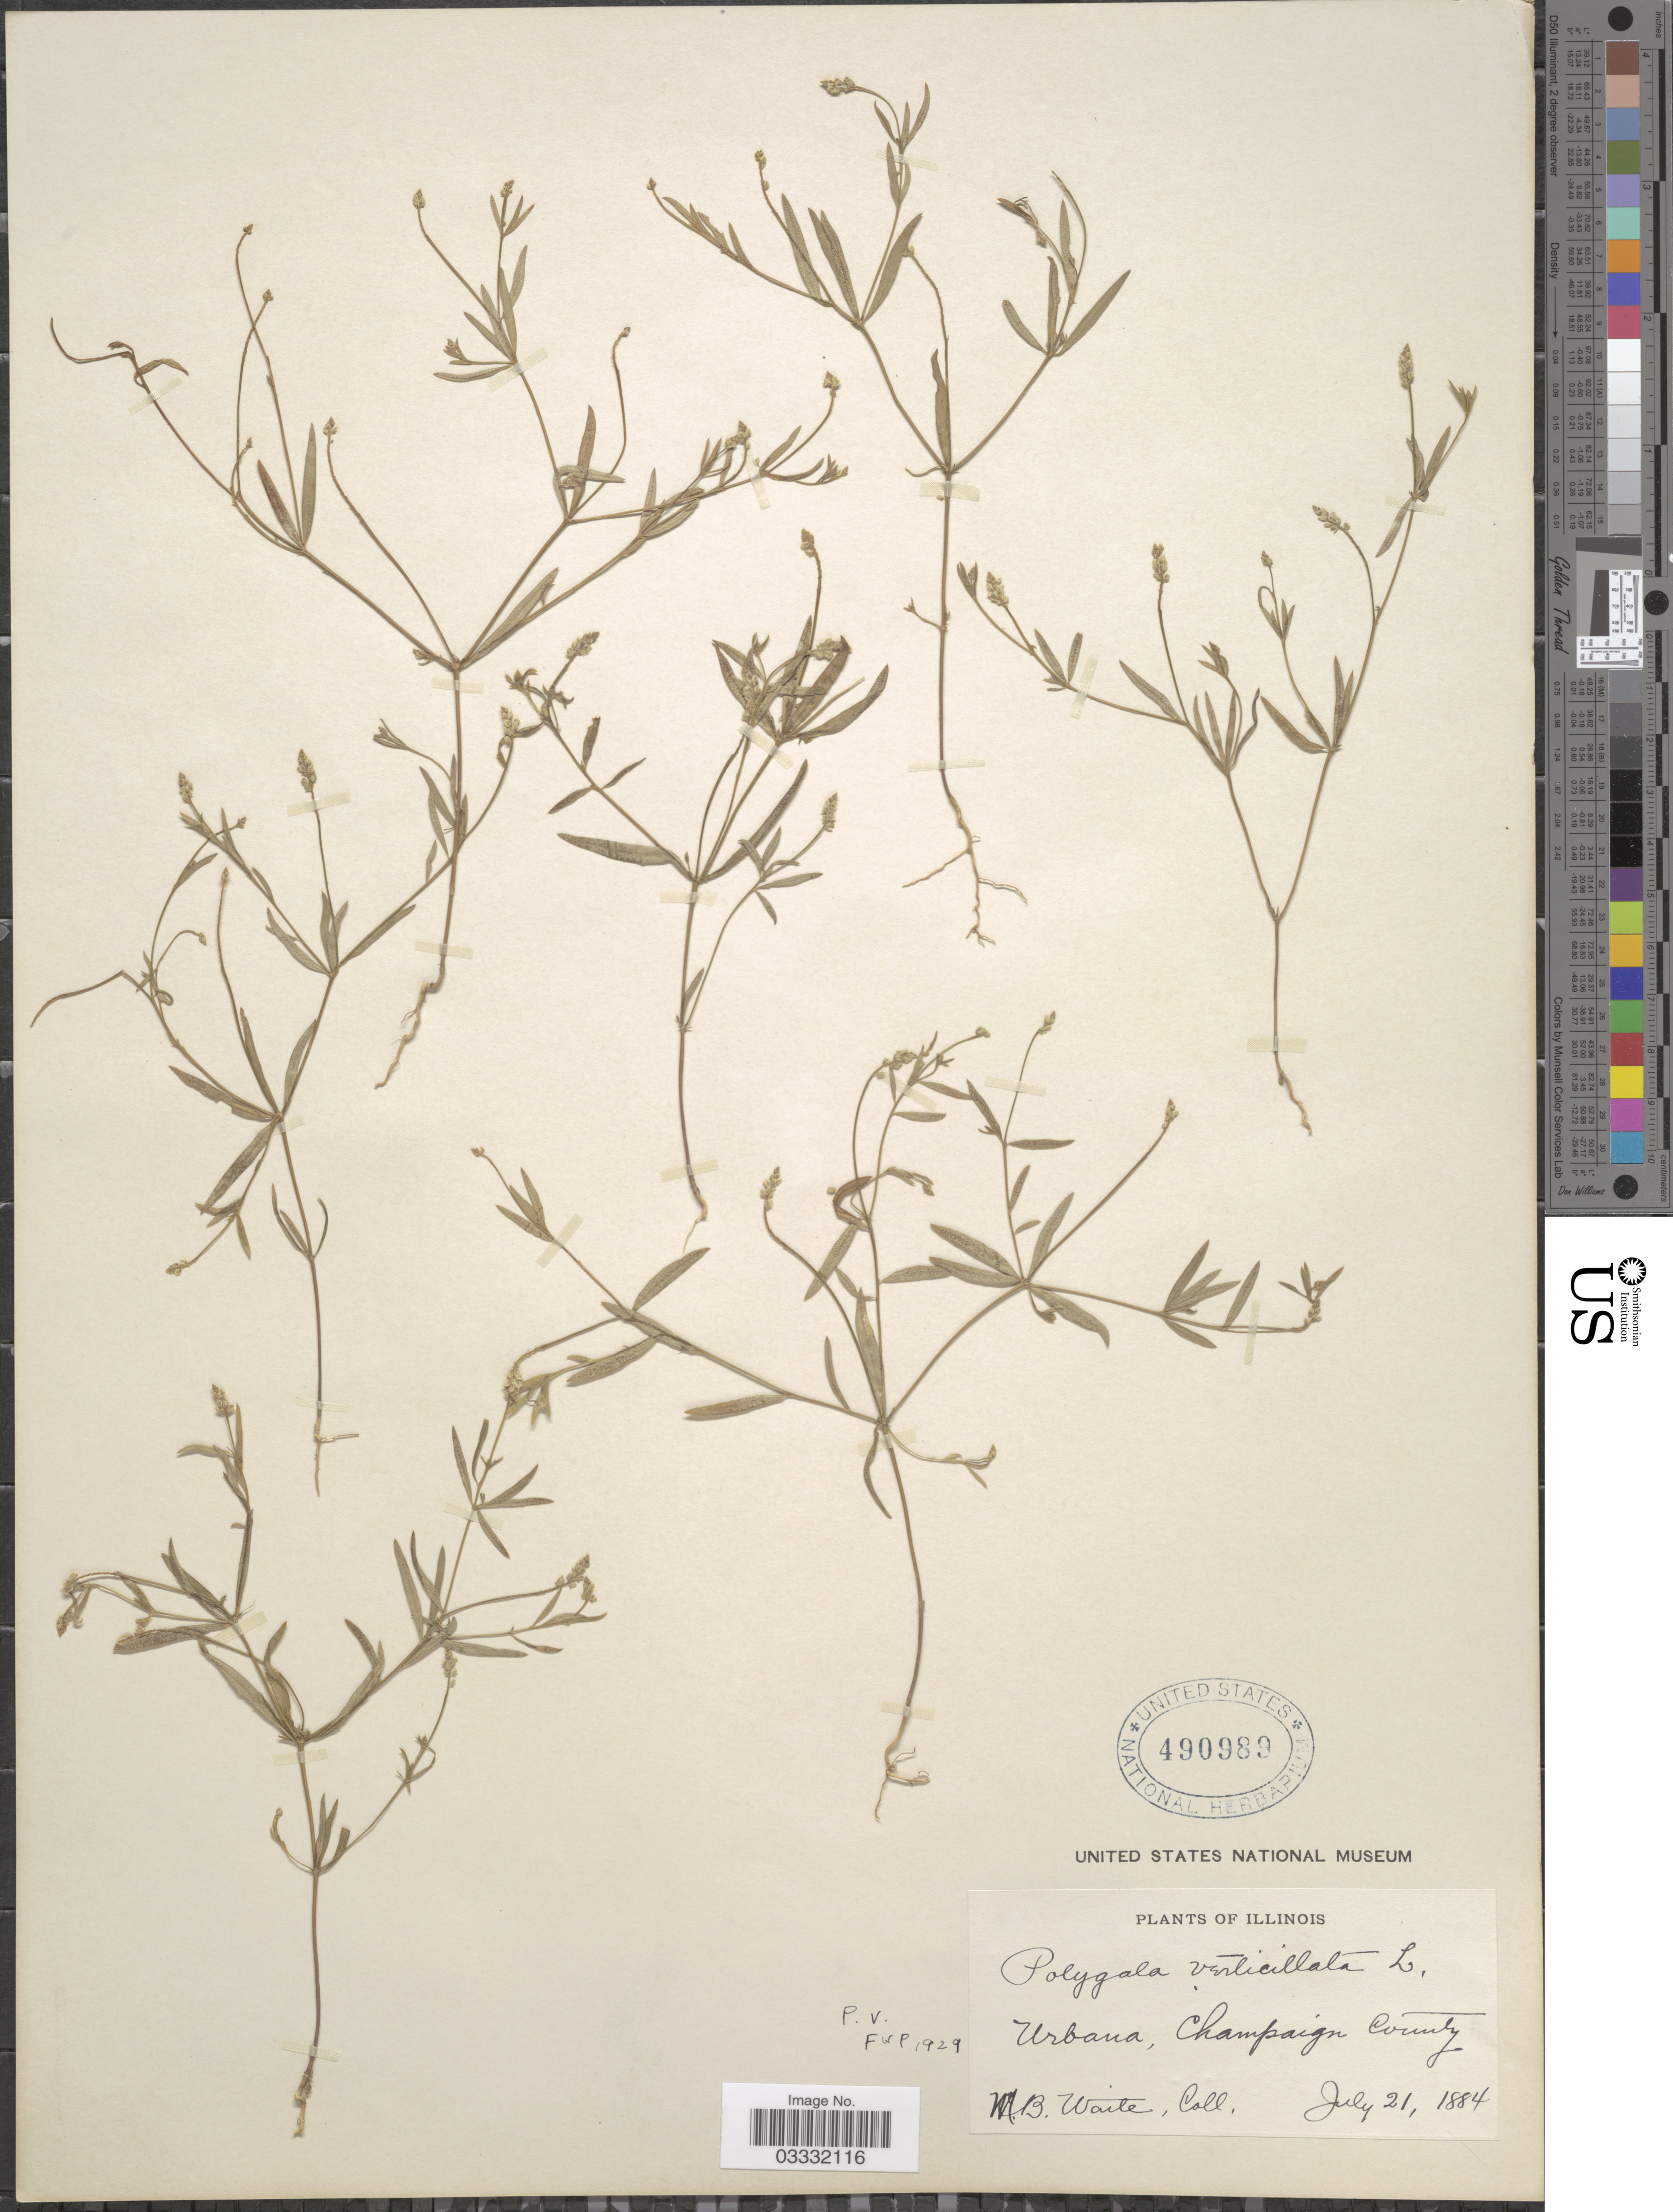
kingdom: Plantae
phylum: Tracheophyta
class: Magnoliopsida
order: Fabales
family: Polygalaceae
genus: Polygala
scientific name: Polygala verticillata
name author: L.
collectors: M. B. Waite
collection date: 1884-07-21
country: United States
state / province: Illinois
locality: Urbana, Champaign County.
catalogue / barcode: US 490989